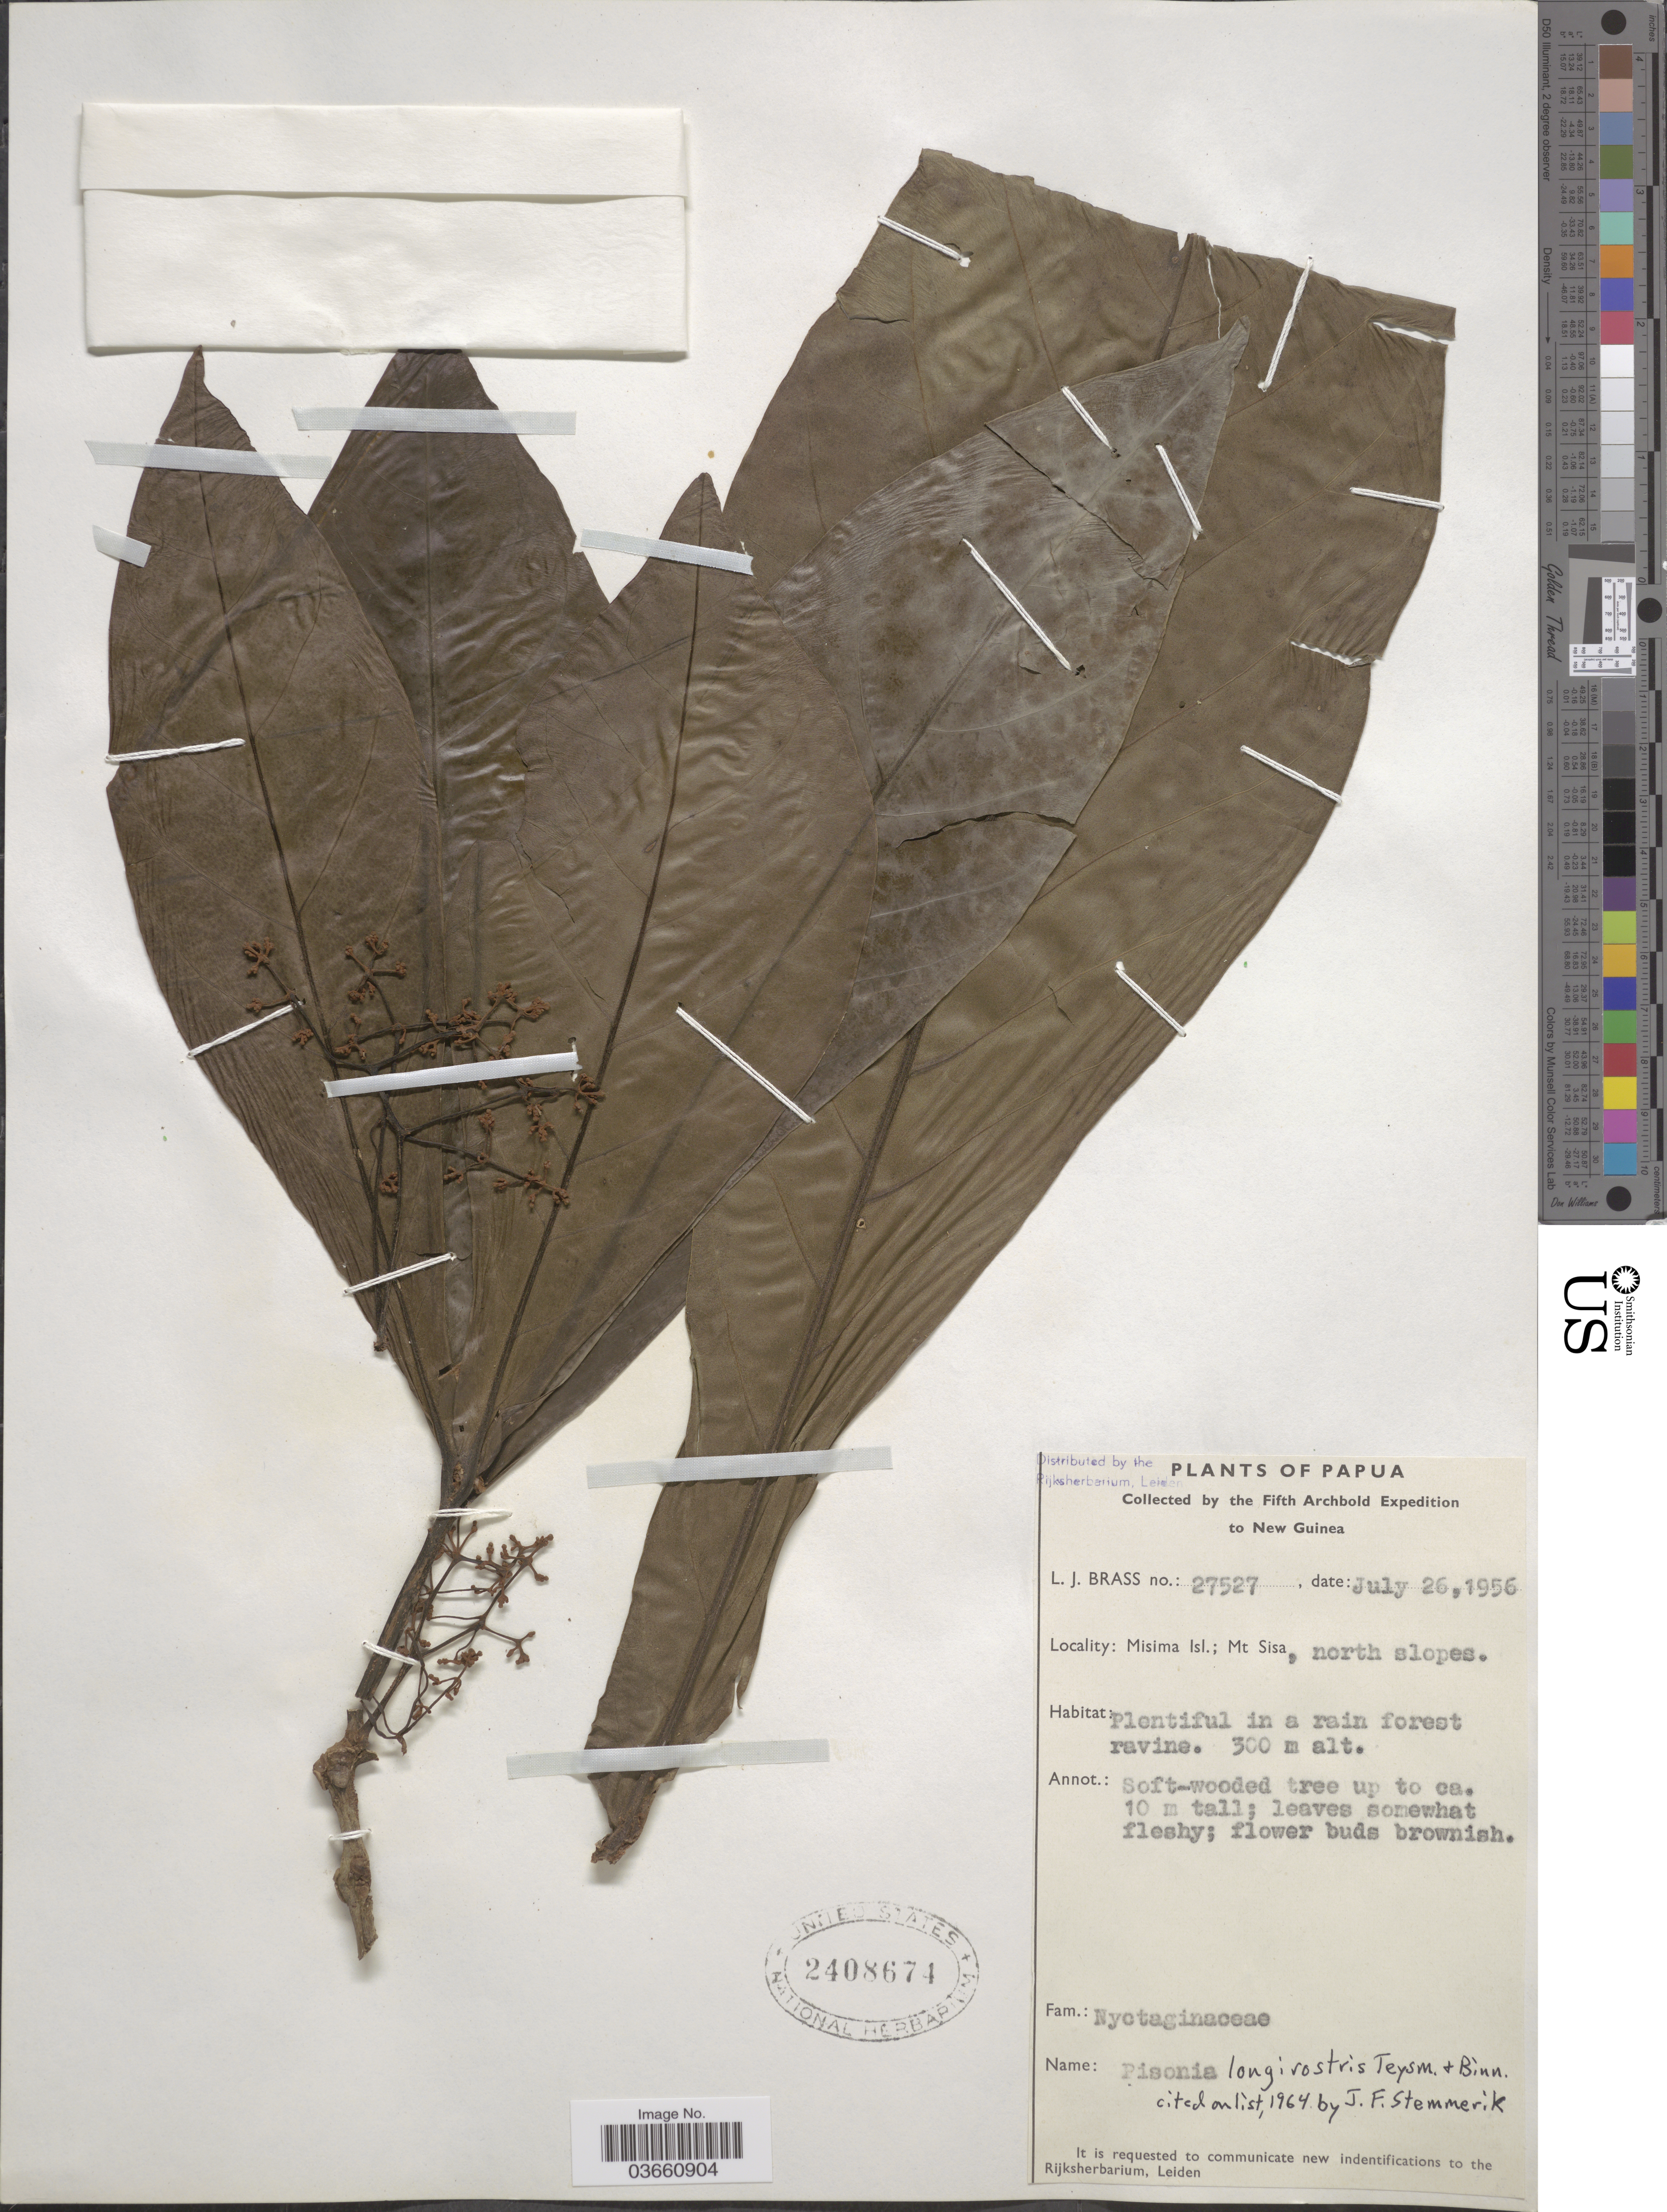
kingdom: Plantae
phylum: Tracheophyta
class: Magnoliopsida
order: Caryophyllales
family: Nyctaginaceae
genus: Ceodes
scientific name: Ceodes longirostris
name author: (Teijsm. & Binn.) Merr. & L.M. Perry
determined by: Wagner, W. L., (BOT), Smithsonian Institution - National Museum of Natural History (UNITED STATES)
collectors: L. J. Brass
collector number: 27527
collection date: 1956-07-26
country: Papua New Guinea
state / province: Milne Bay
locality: Papua. New Guinea. Misima Isl.; Mt Sisa, north slopes.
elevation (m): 300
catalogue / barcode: US 2408674